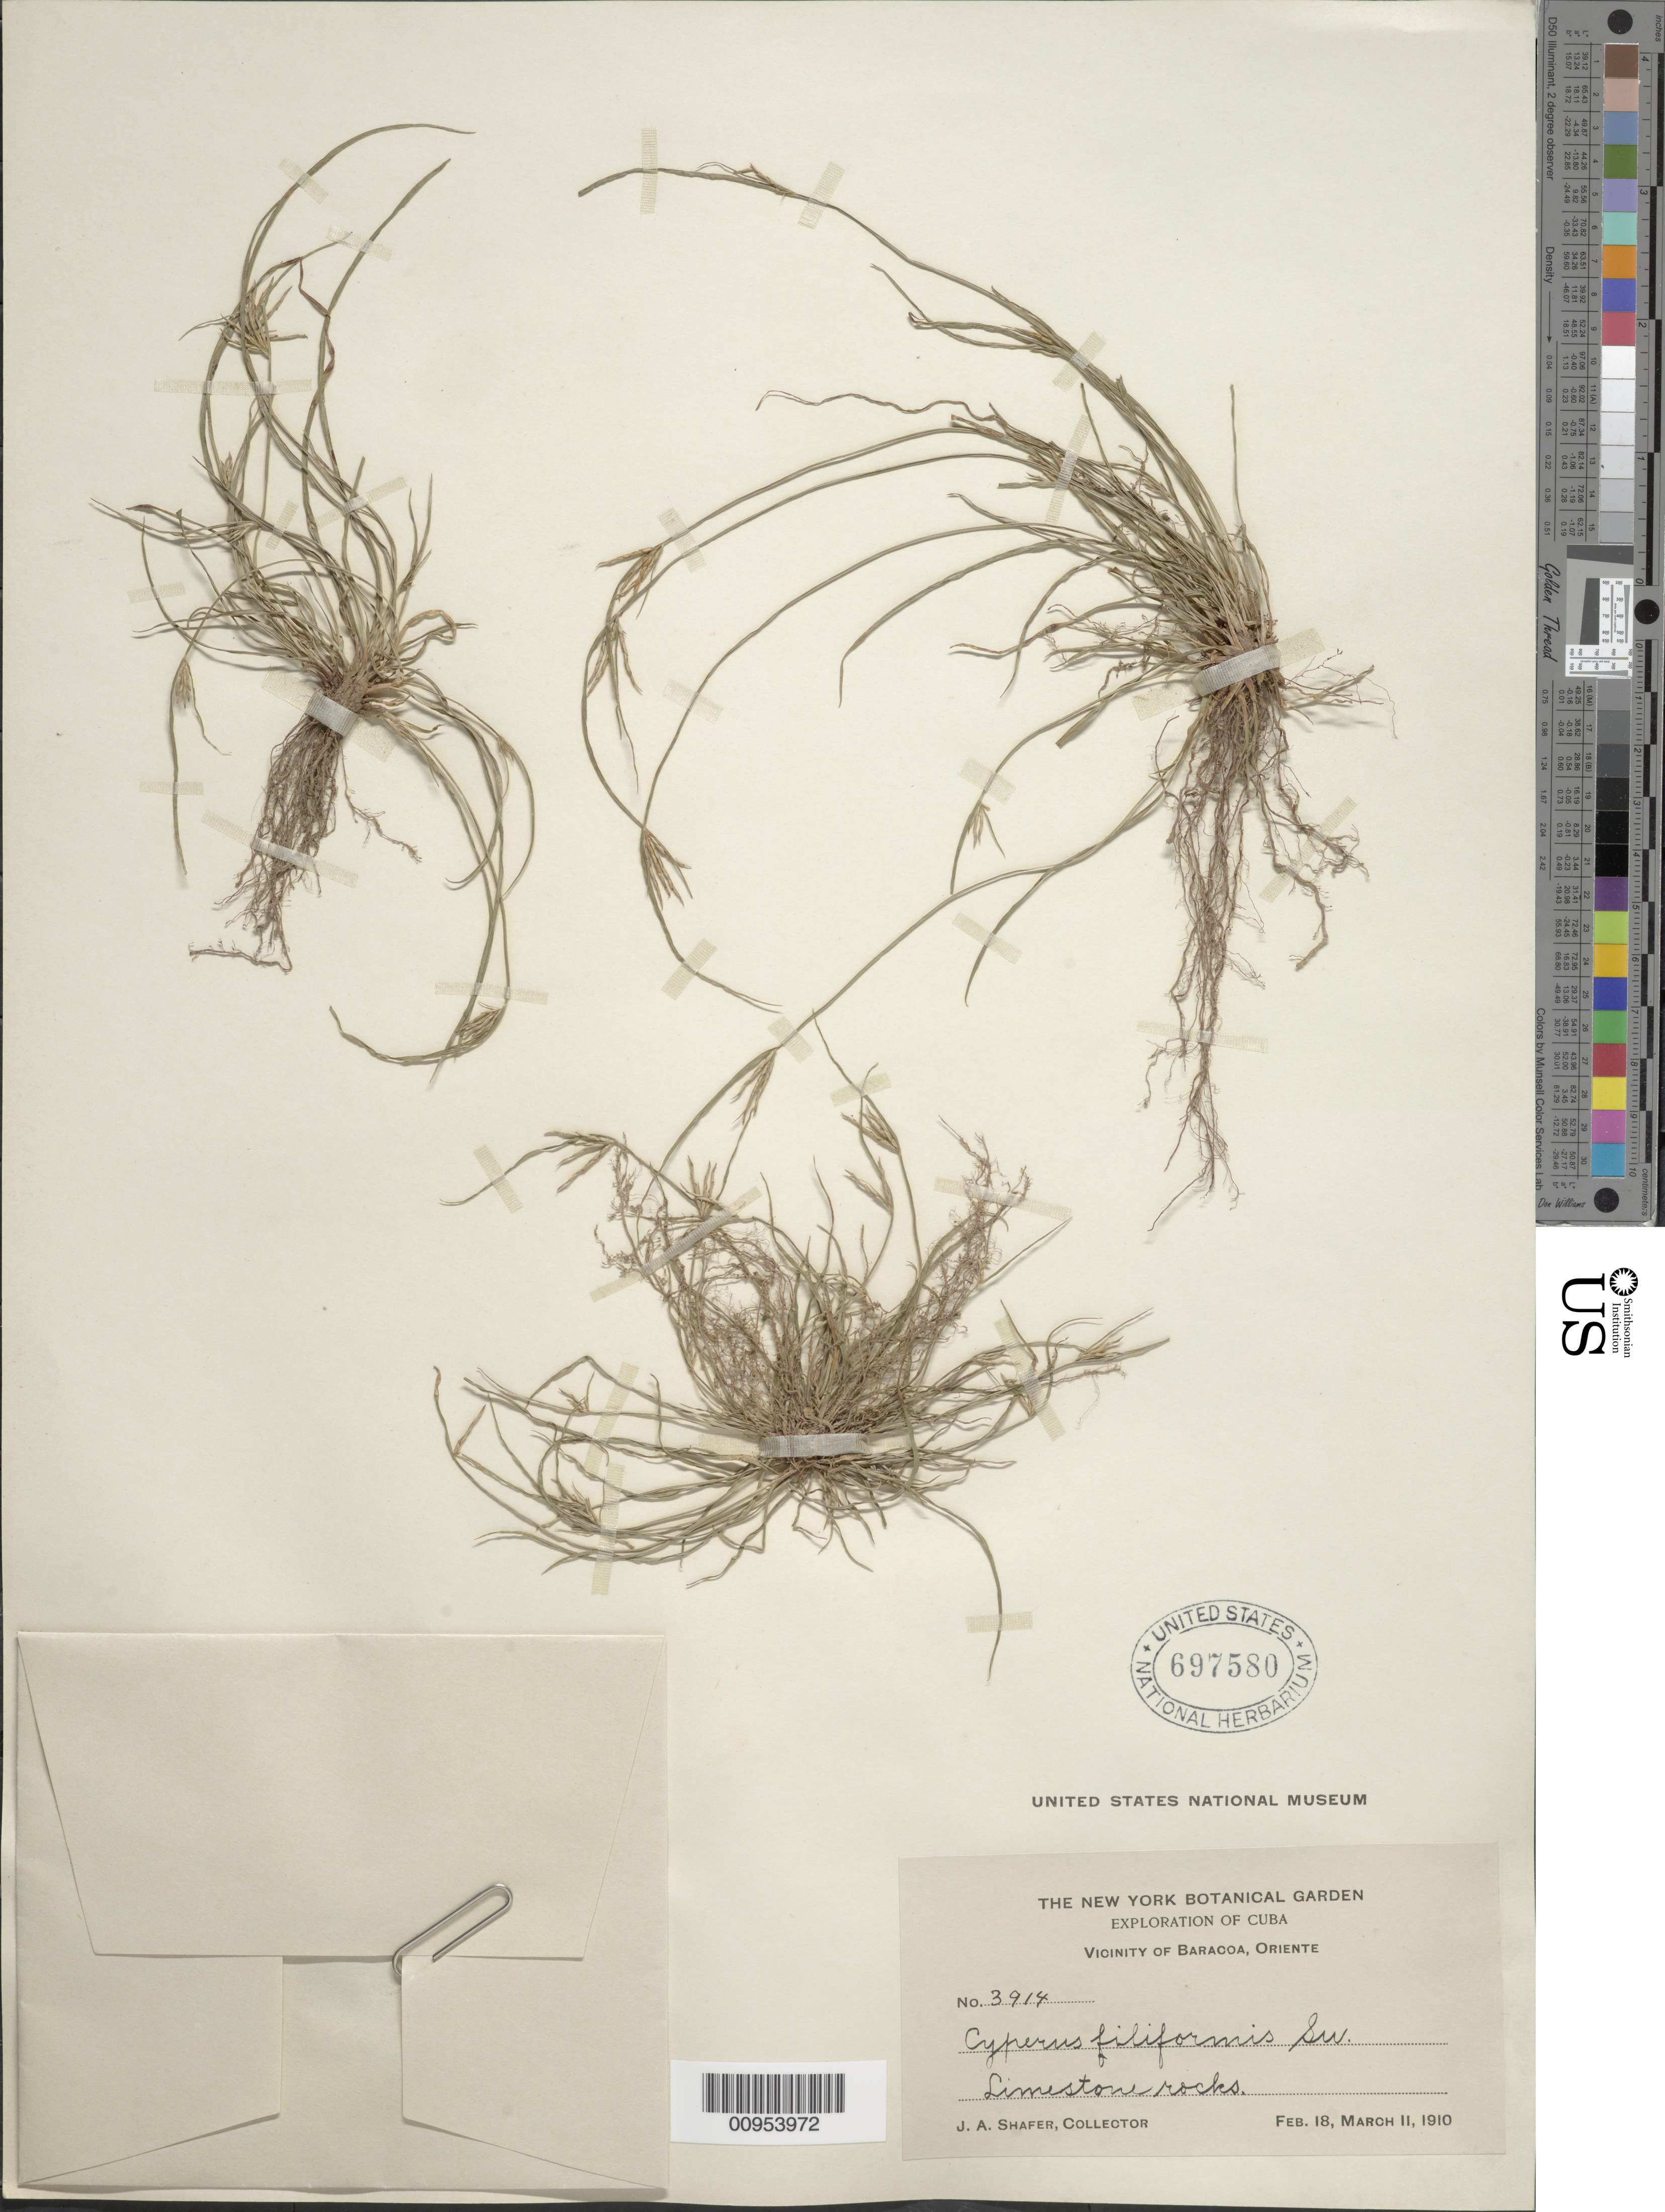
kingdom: Plantae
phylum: Tracheophyta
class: Liliopsida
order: Poales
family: Cyperaceae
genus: Cyperus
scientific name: Cyperus filiformis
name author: Sw.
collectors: J. A. Shafer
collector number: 3914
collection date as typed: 18 Feb 1910 to 11 Mar 1910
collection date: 1910-02-18/1910-03-11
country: Cuba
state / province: Guantanamo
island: Cuba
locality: Vicinity of Baracoa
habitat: Limestone rocks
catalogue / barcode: US 697580